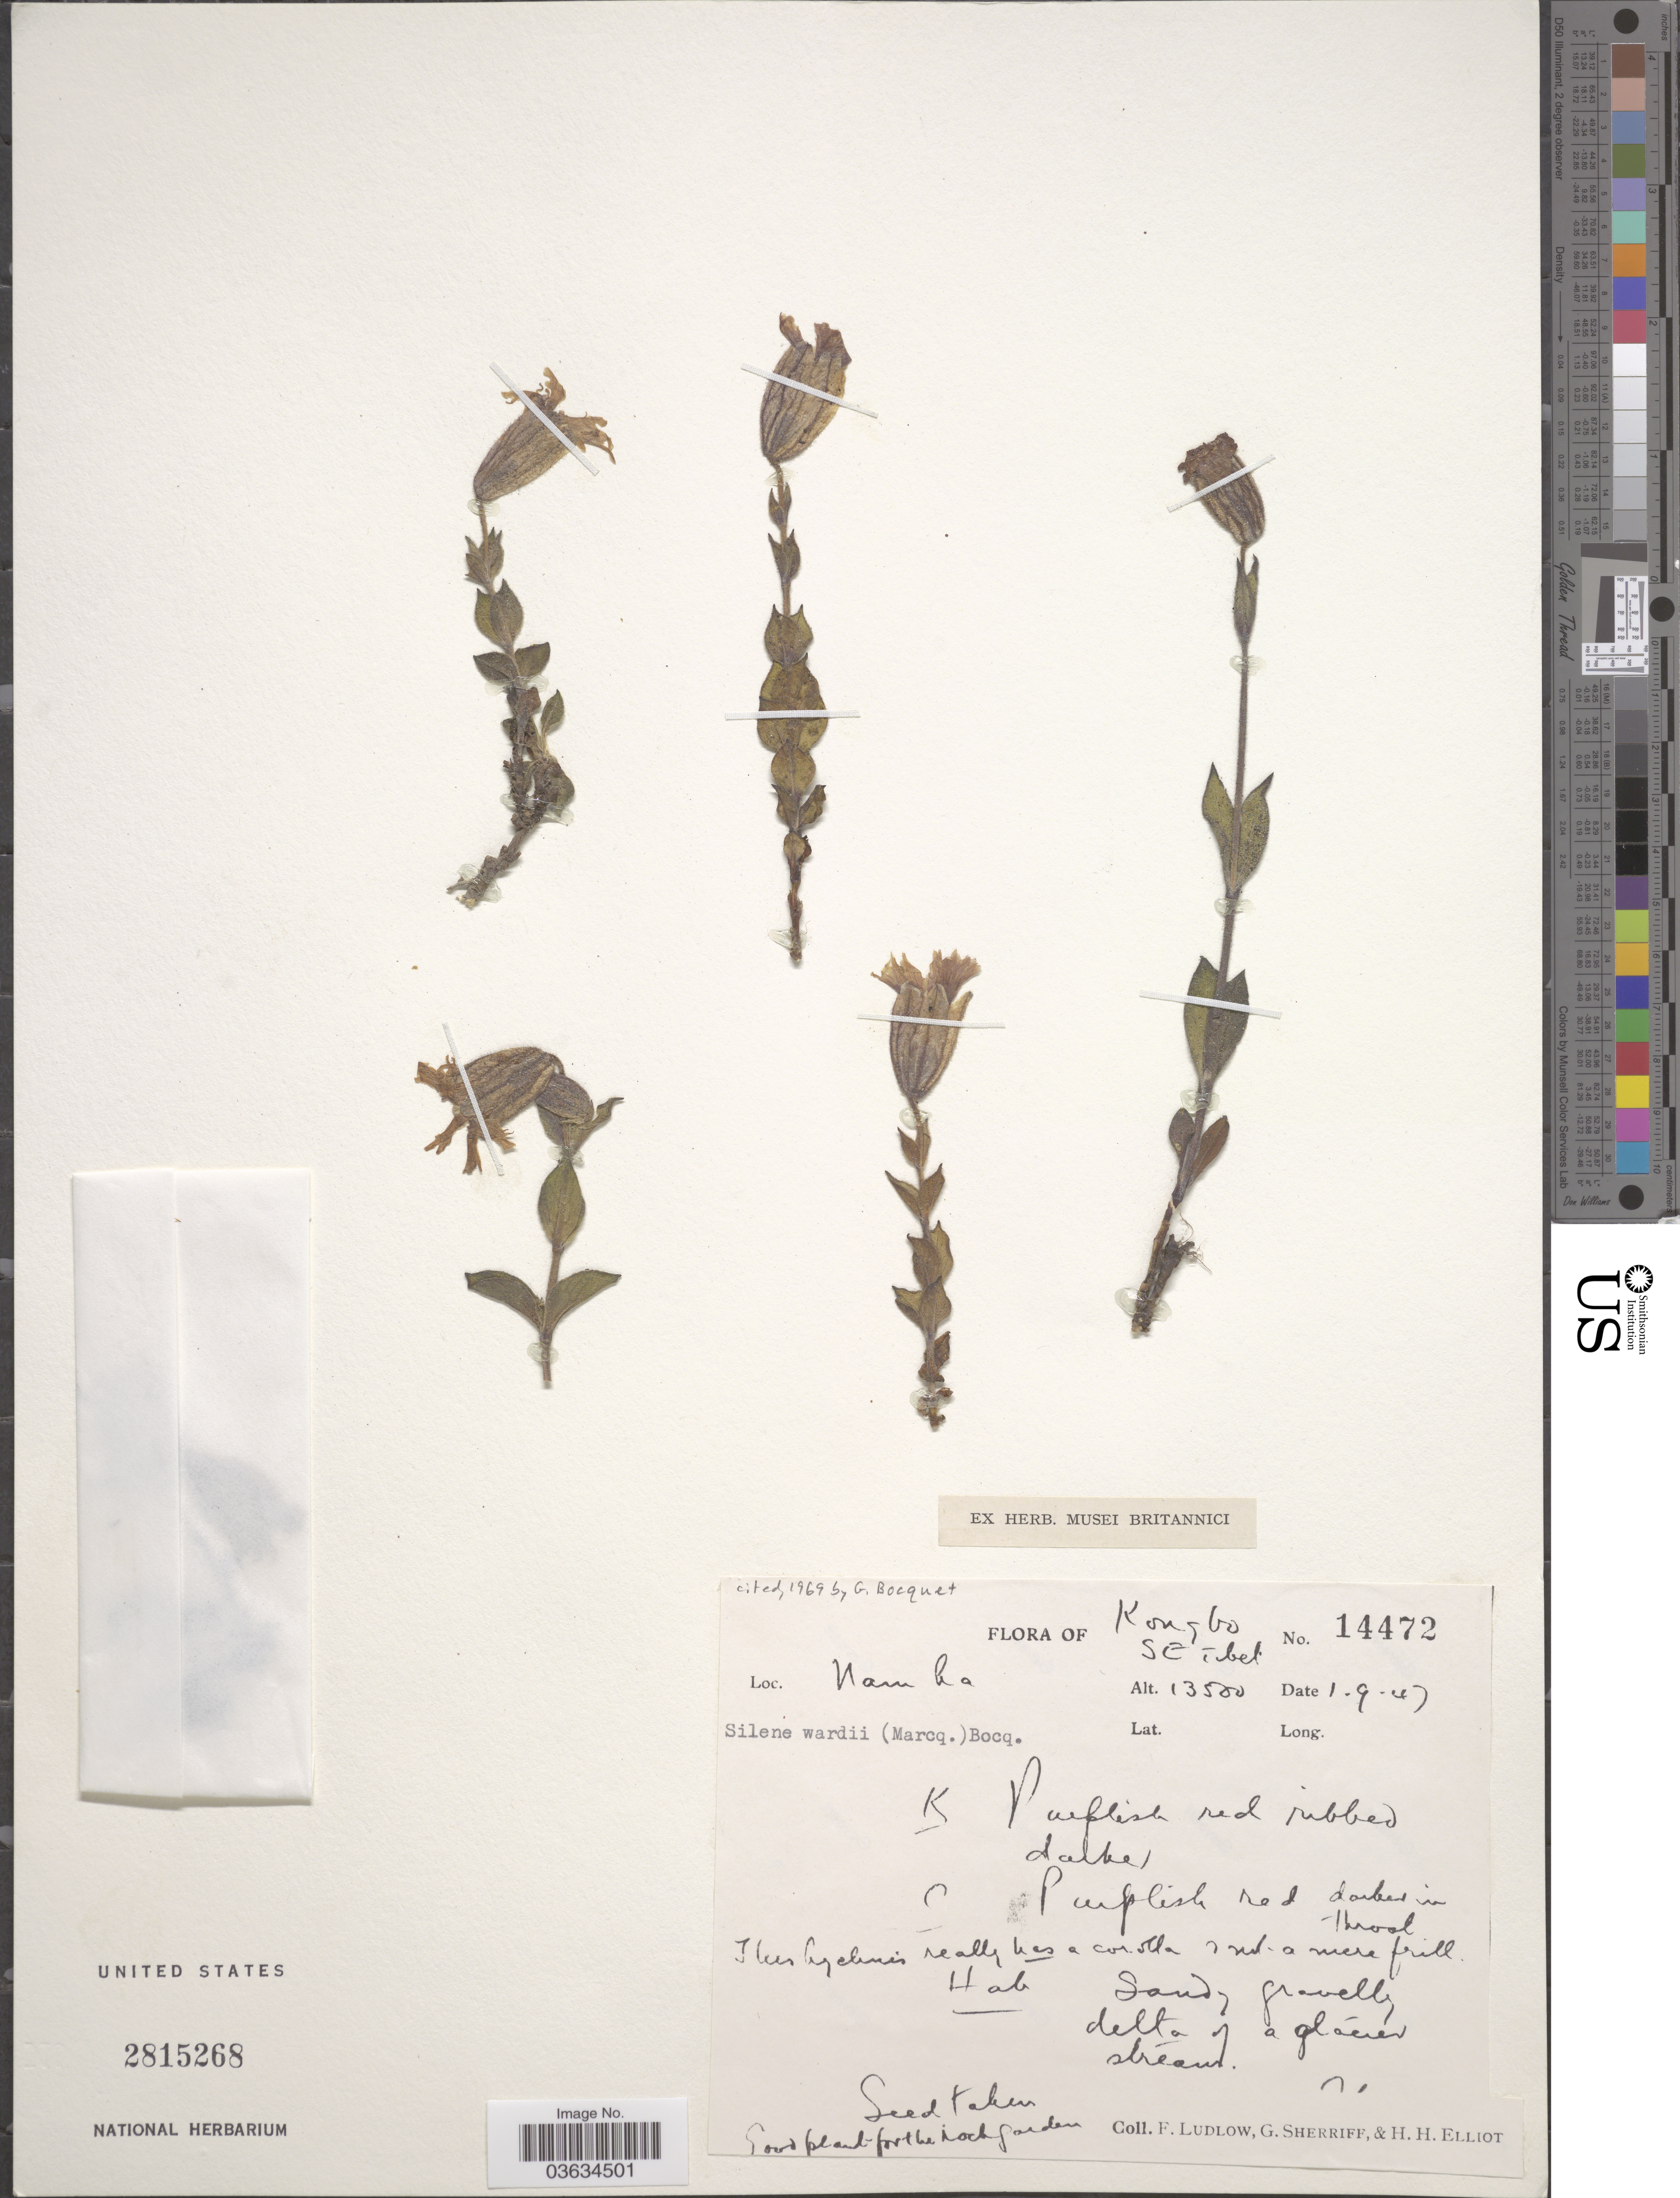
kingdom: Plantae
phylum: Tracheophyta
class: Magnoliopsida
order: Caryophyllales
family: Caryophyllaceae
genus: Silene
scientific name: Silene wardii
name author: (C. Marquand) Bocquet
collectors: F. Ludlow, G. Sheriff & H. H. Elliot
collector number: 14472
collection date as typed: Transcribed d/m/y: 1/9/47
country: China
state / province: Xizang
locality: Kongbo SE Tibet. Nam ha.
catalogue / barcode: US 2815268